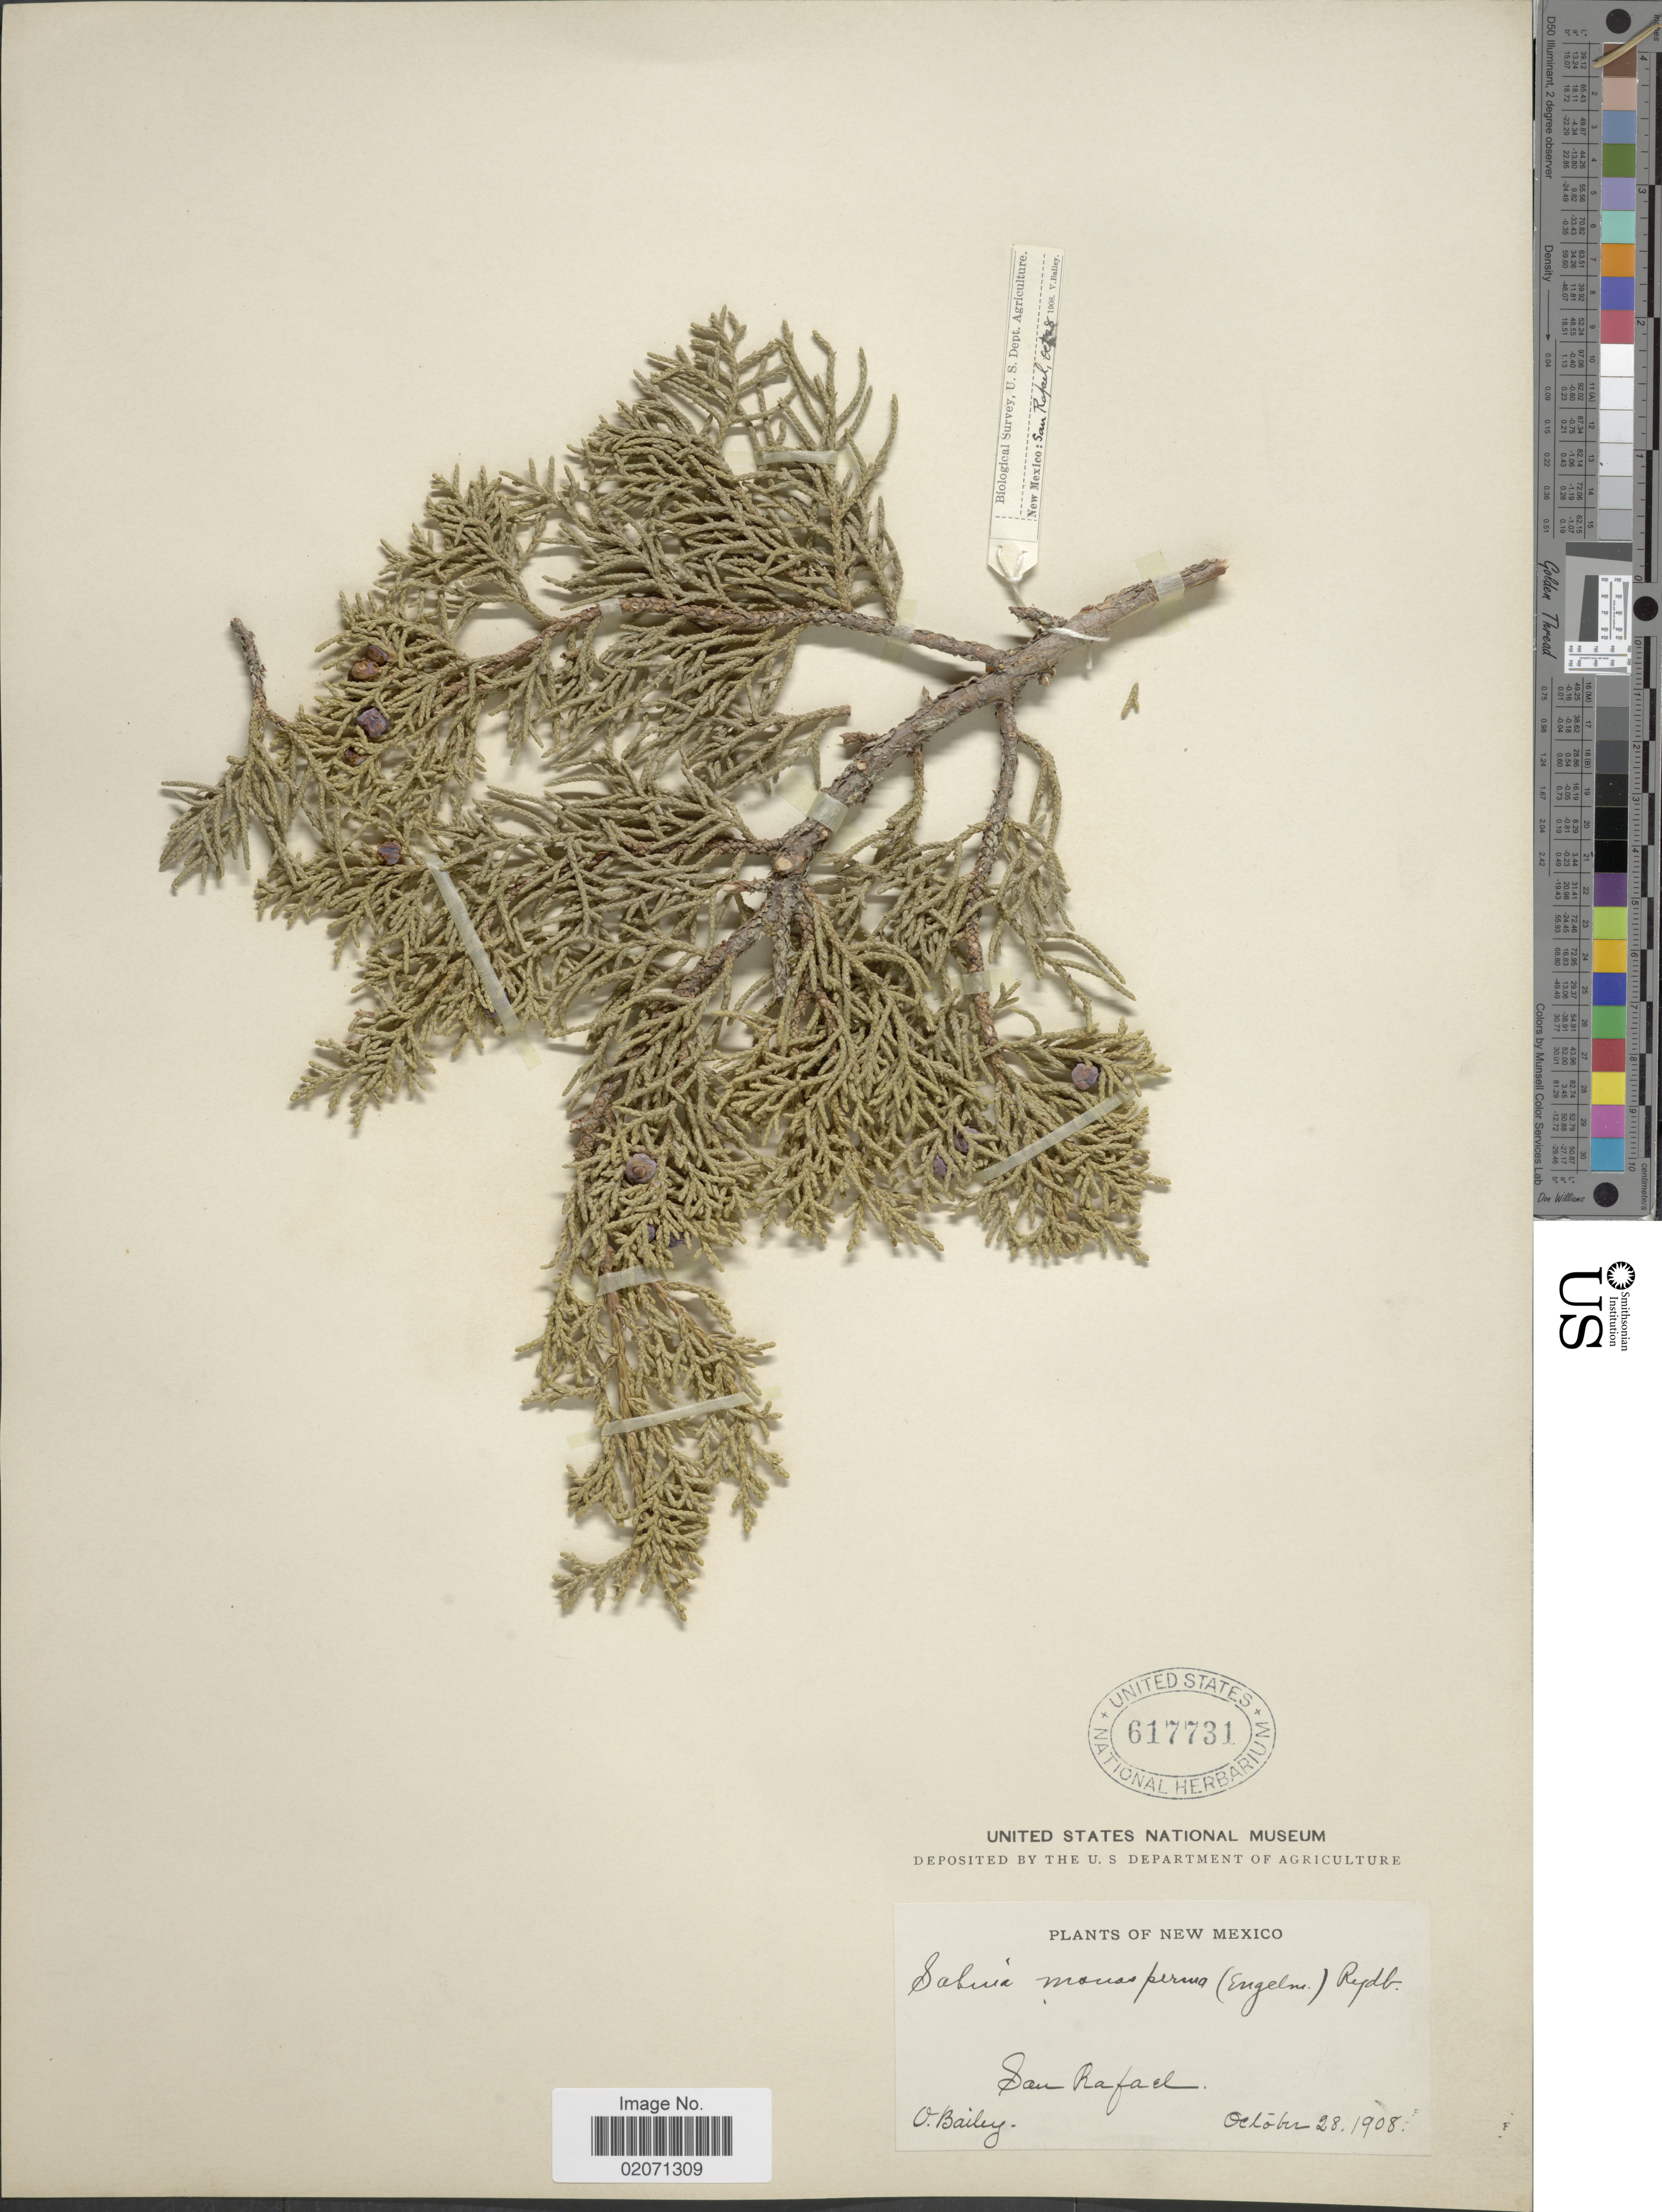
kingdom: Plantae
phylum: Tracheophyta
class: Pinopsida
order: Pinales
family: Cupressaceae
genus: Juniperus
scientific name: Juniperus monosperma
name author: (Engelm.) Sarg.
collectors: V. Bailey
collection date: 1908-10-28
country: United States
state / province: New Mexico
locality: San Rafael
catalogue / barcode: US 617731